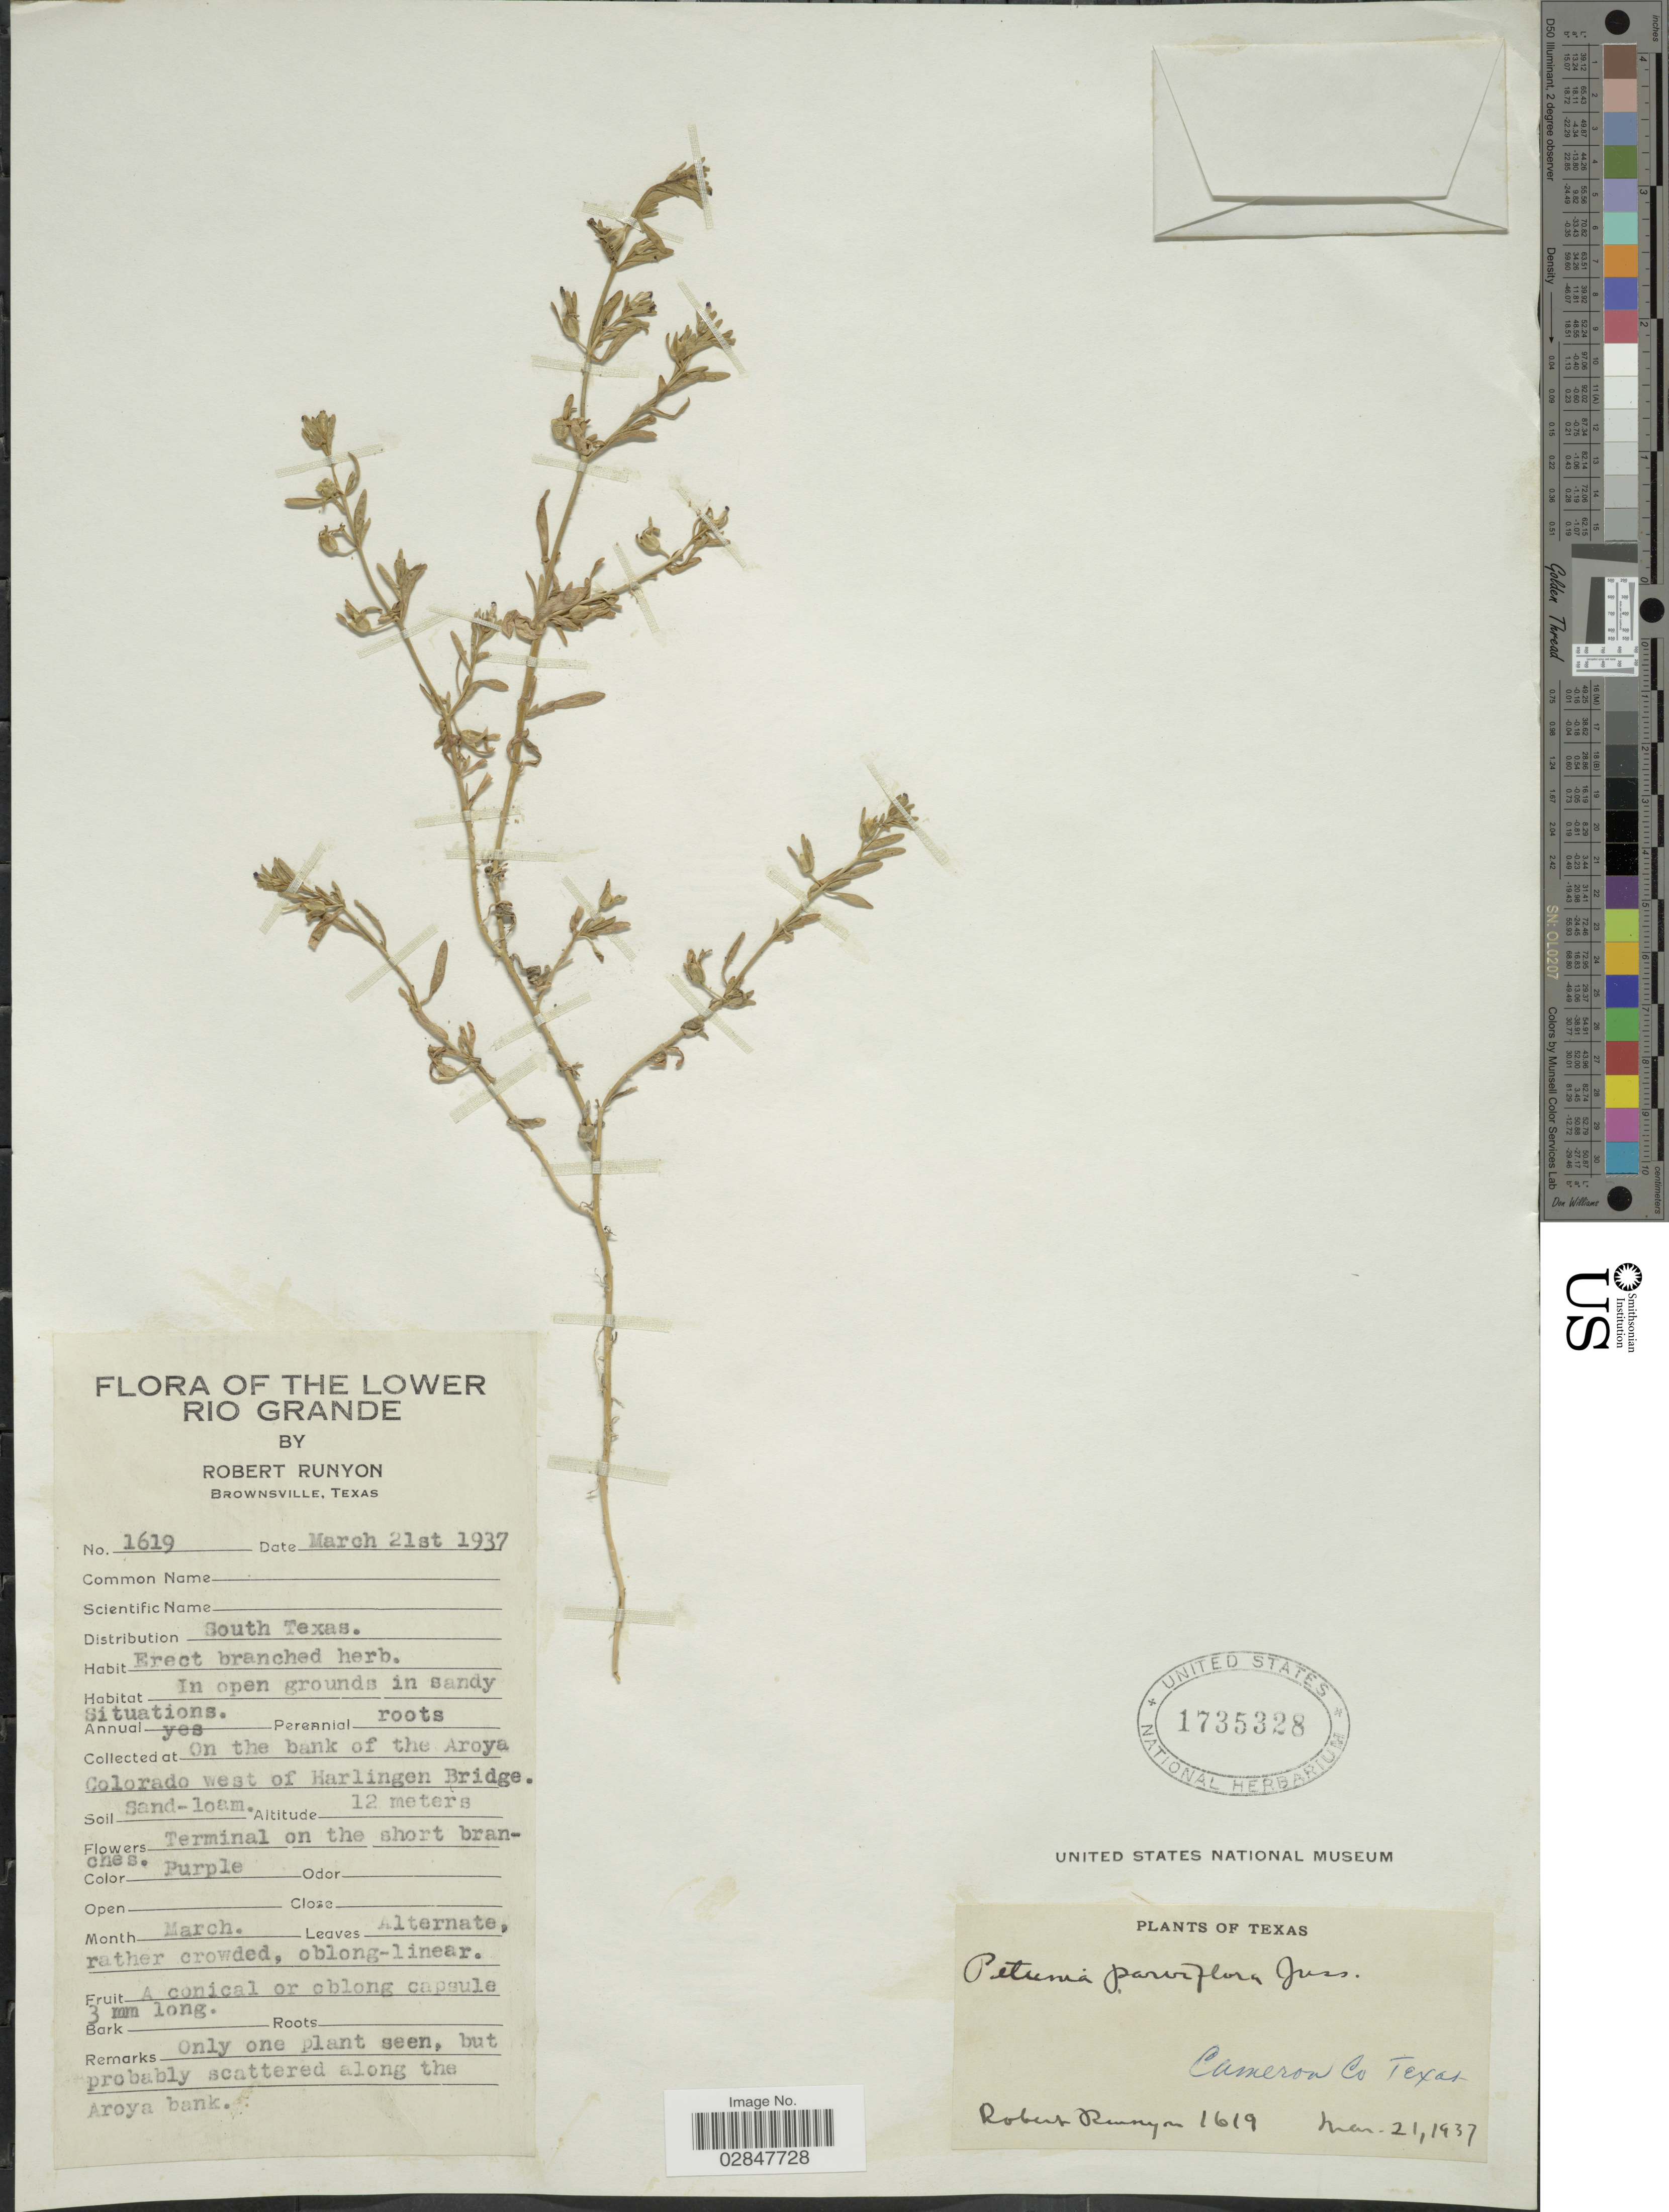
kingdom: Plantae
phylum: Tracheophyta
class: Magnoliopsida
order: Solanales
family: Solanaceae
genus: Petunia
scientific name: Petunia parviflora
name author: Juss.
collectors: R. Runyon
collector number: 1619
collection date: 1937-03-21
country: United States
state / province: Texas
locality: Cameron Co. The Lower Rio Grande. South Texas. On the bank of the Aroya Colorado west of Harlingen Bridge.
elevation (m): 12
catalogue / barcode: US 1735328